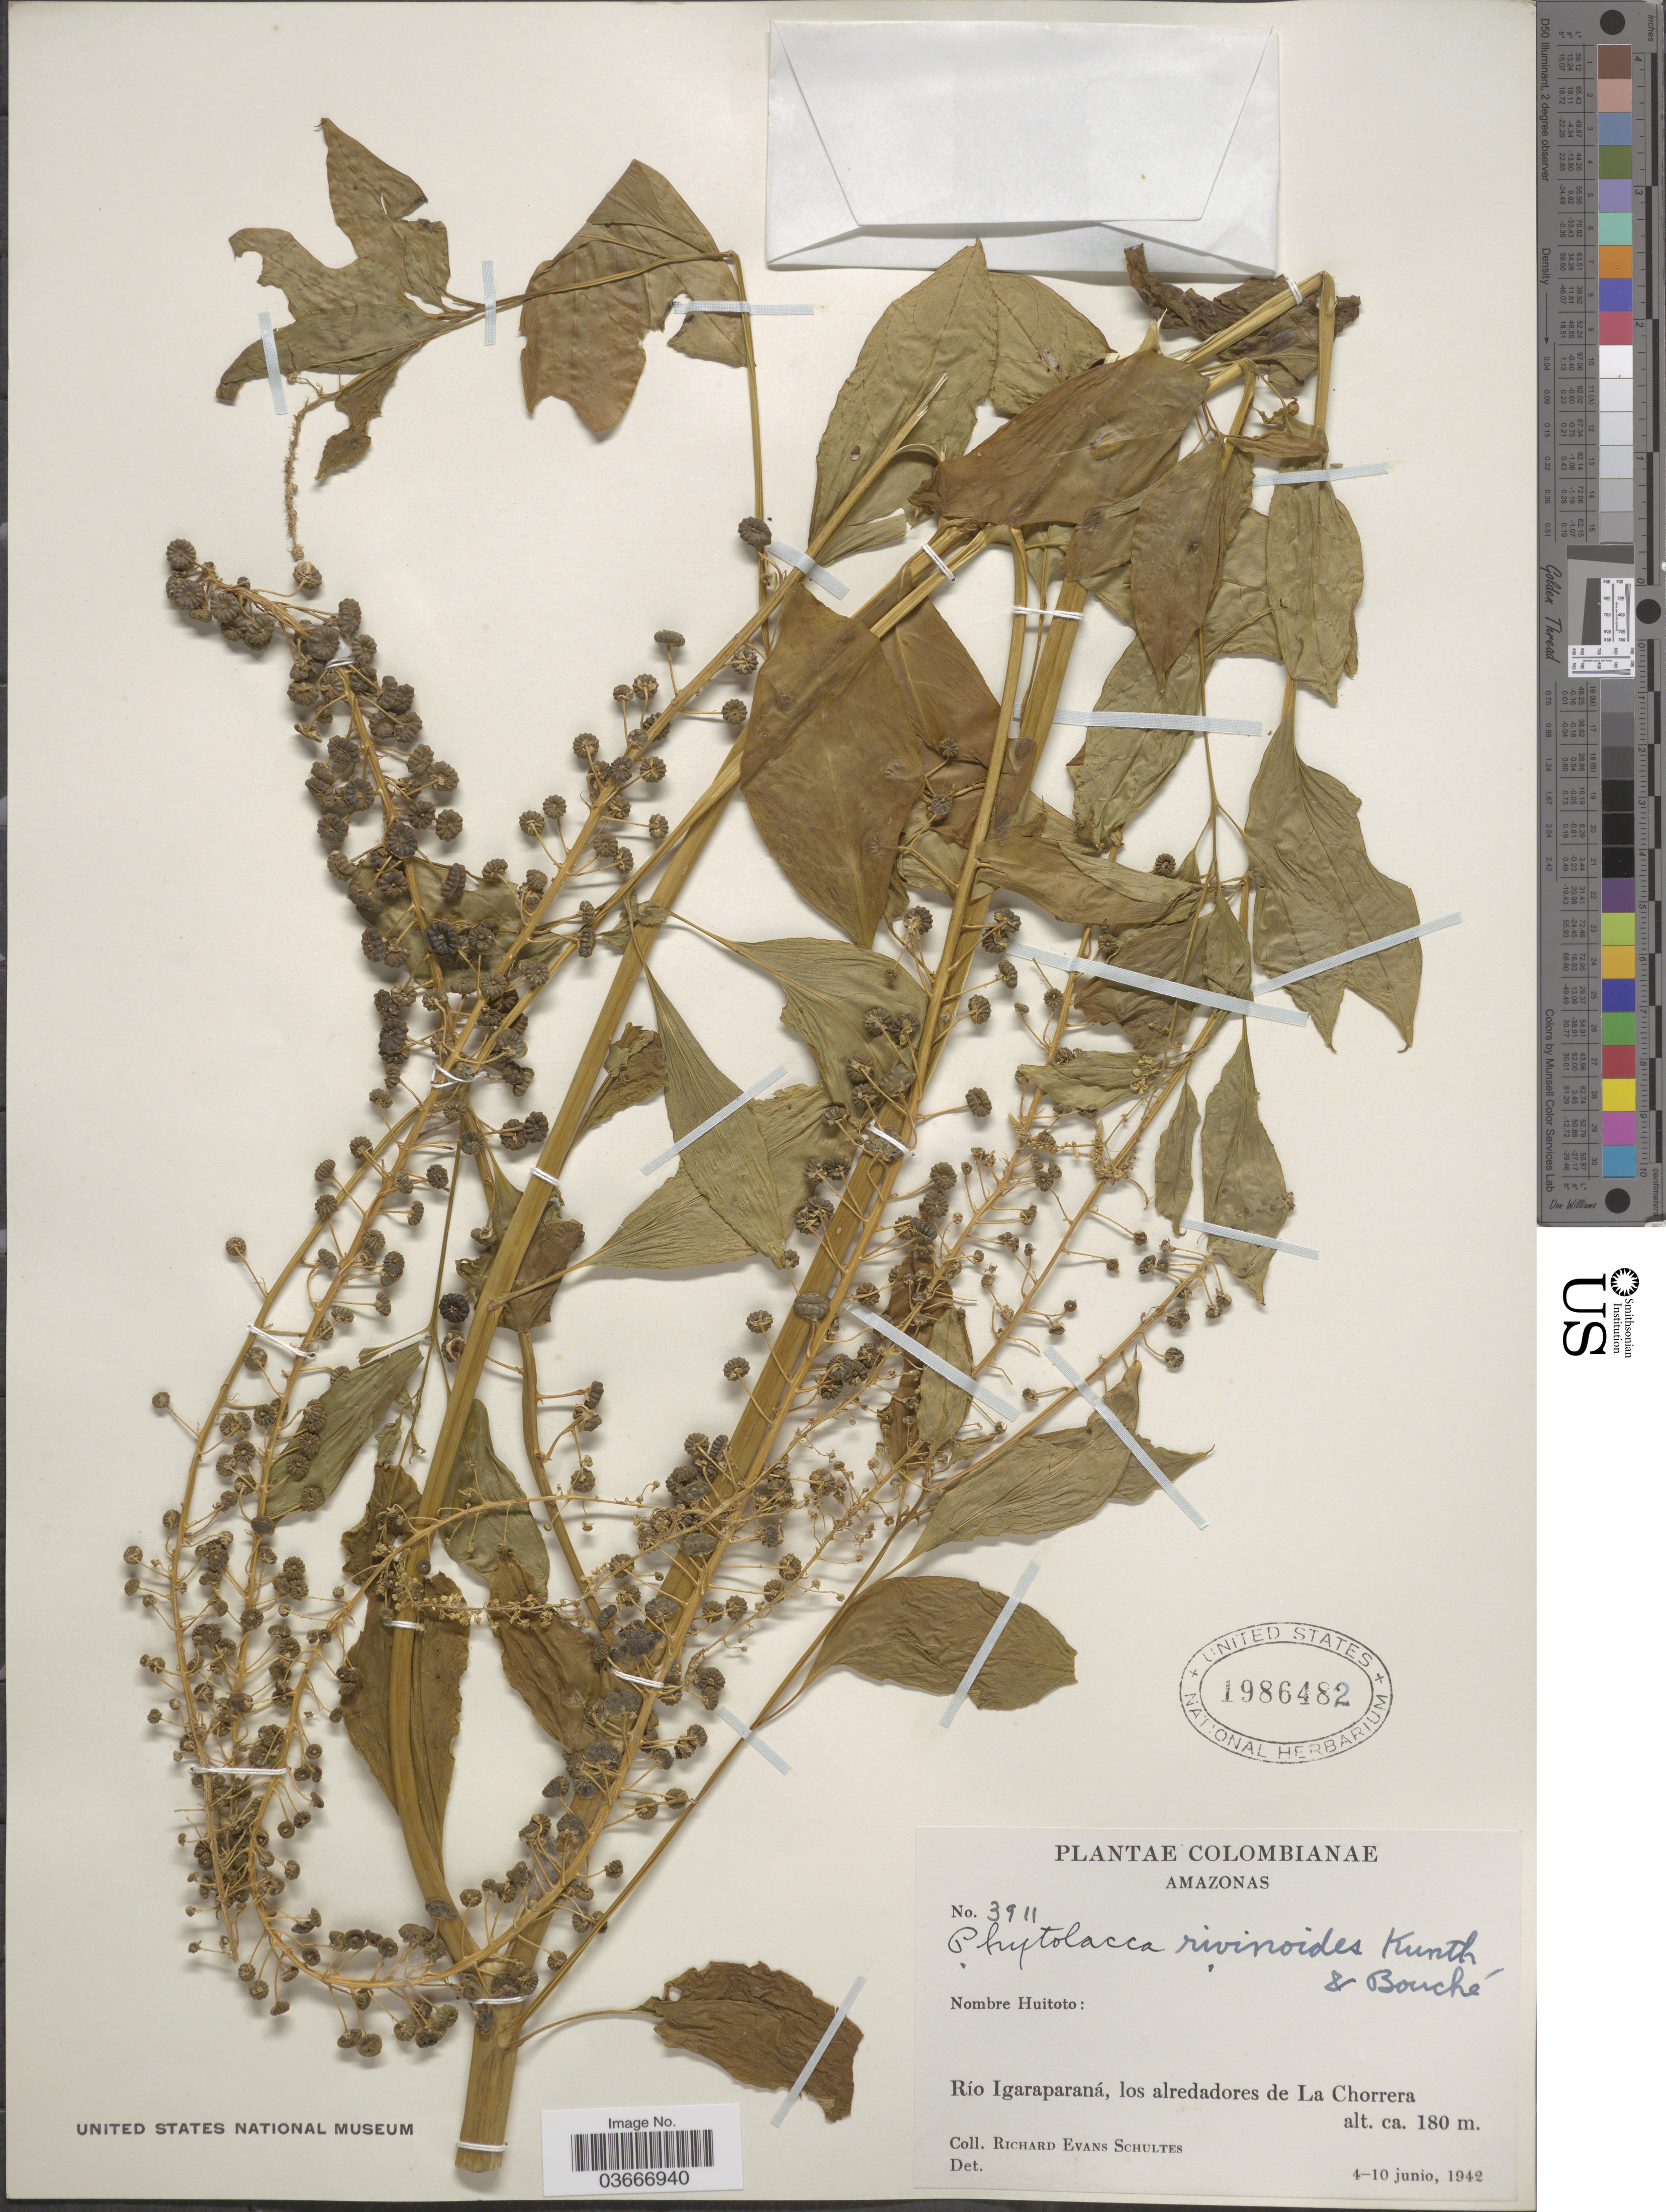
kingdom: Plantae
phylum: Tracheophyta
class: Magnoliopsida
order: Caryophyllales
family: Phytolaccaceae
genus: Phytolacca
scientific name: Phytolacca rivinoides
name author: Kunth & C.D. Bouché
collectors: R. E. Schultes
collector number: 3911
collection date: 1942-06-04/1942-06-10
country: Colombia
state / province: Amazônas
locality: Río Igaraparaná, los alredadores de La Chorrera.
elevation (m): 180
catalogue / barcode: US 1986482